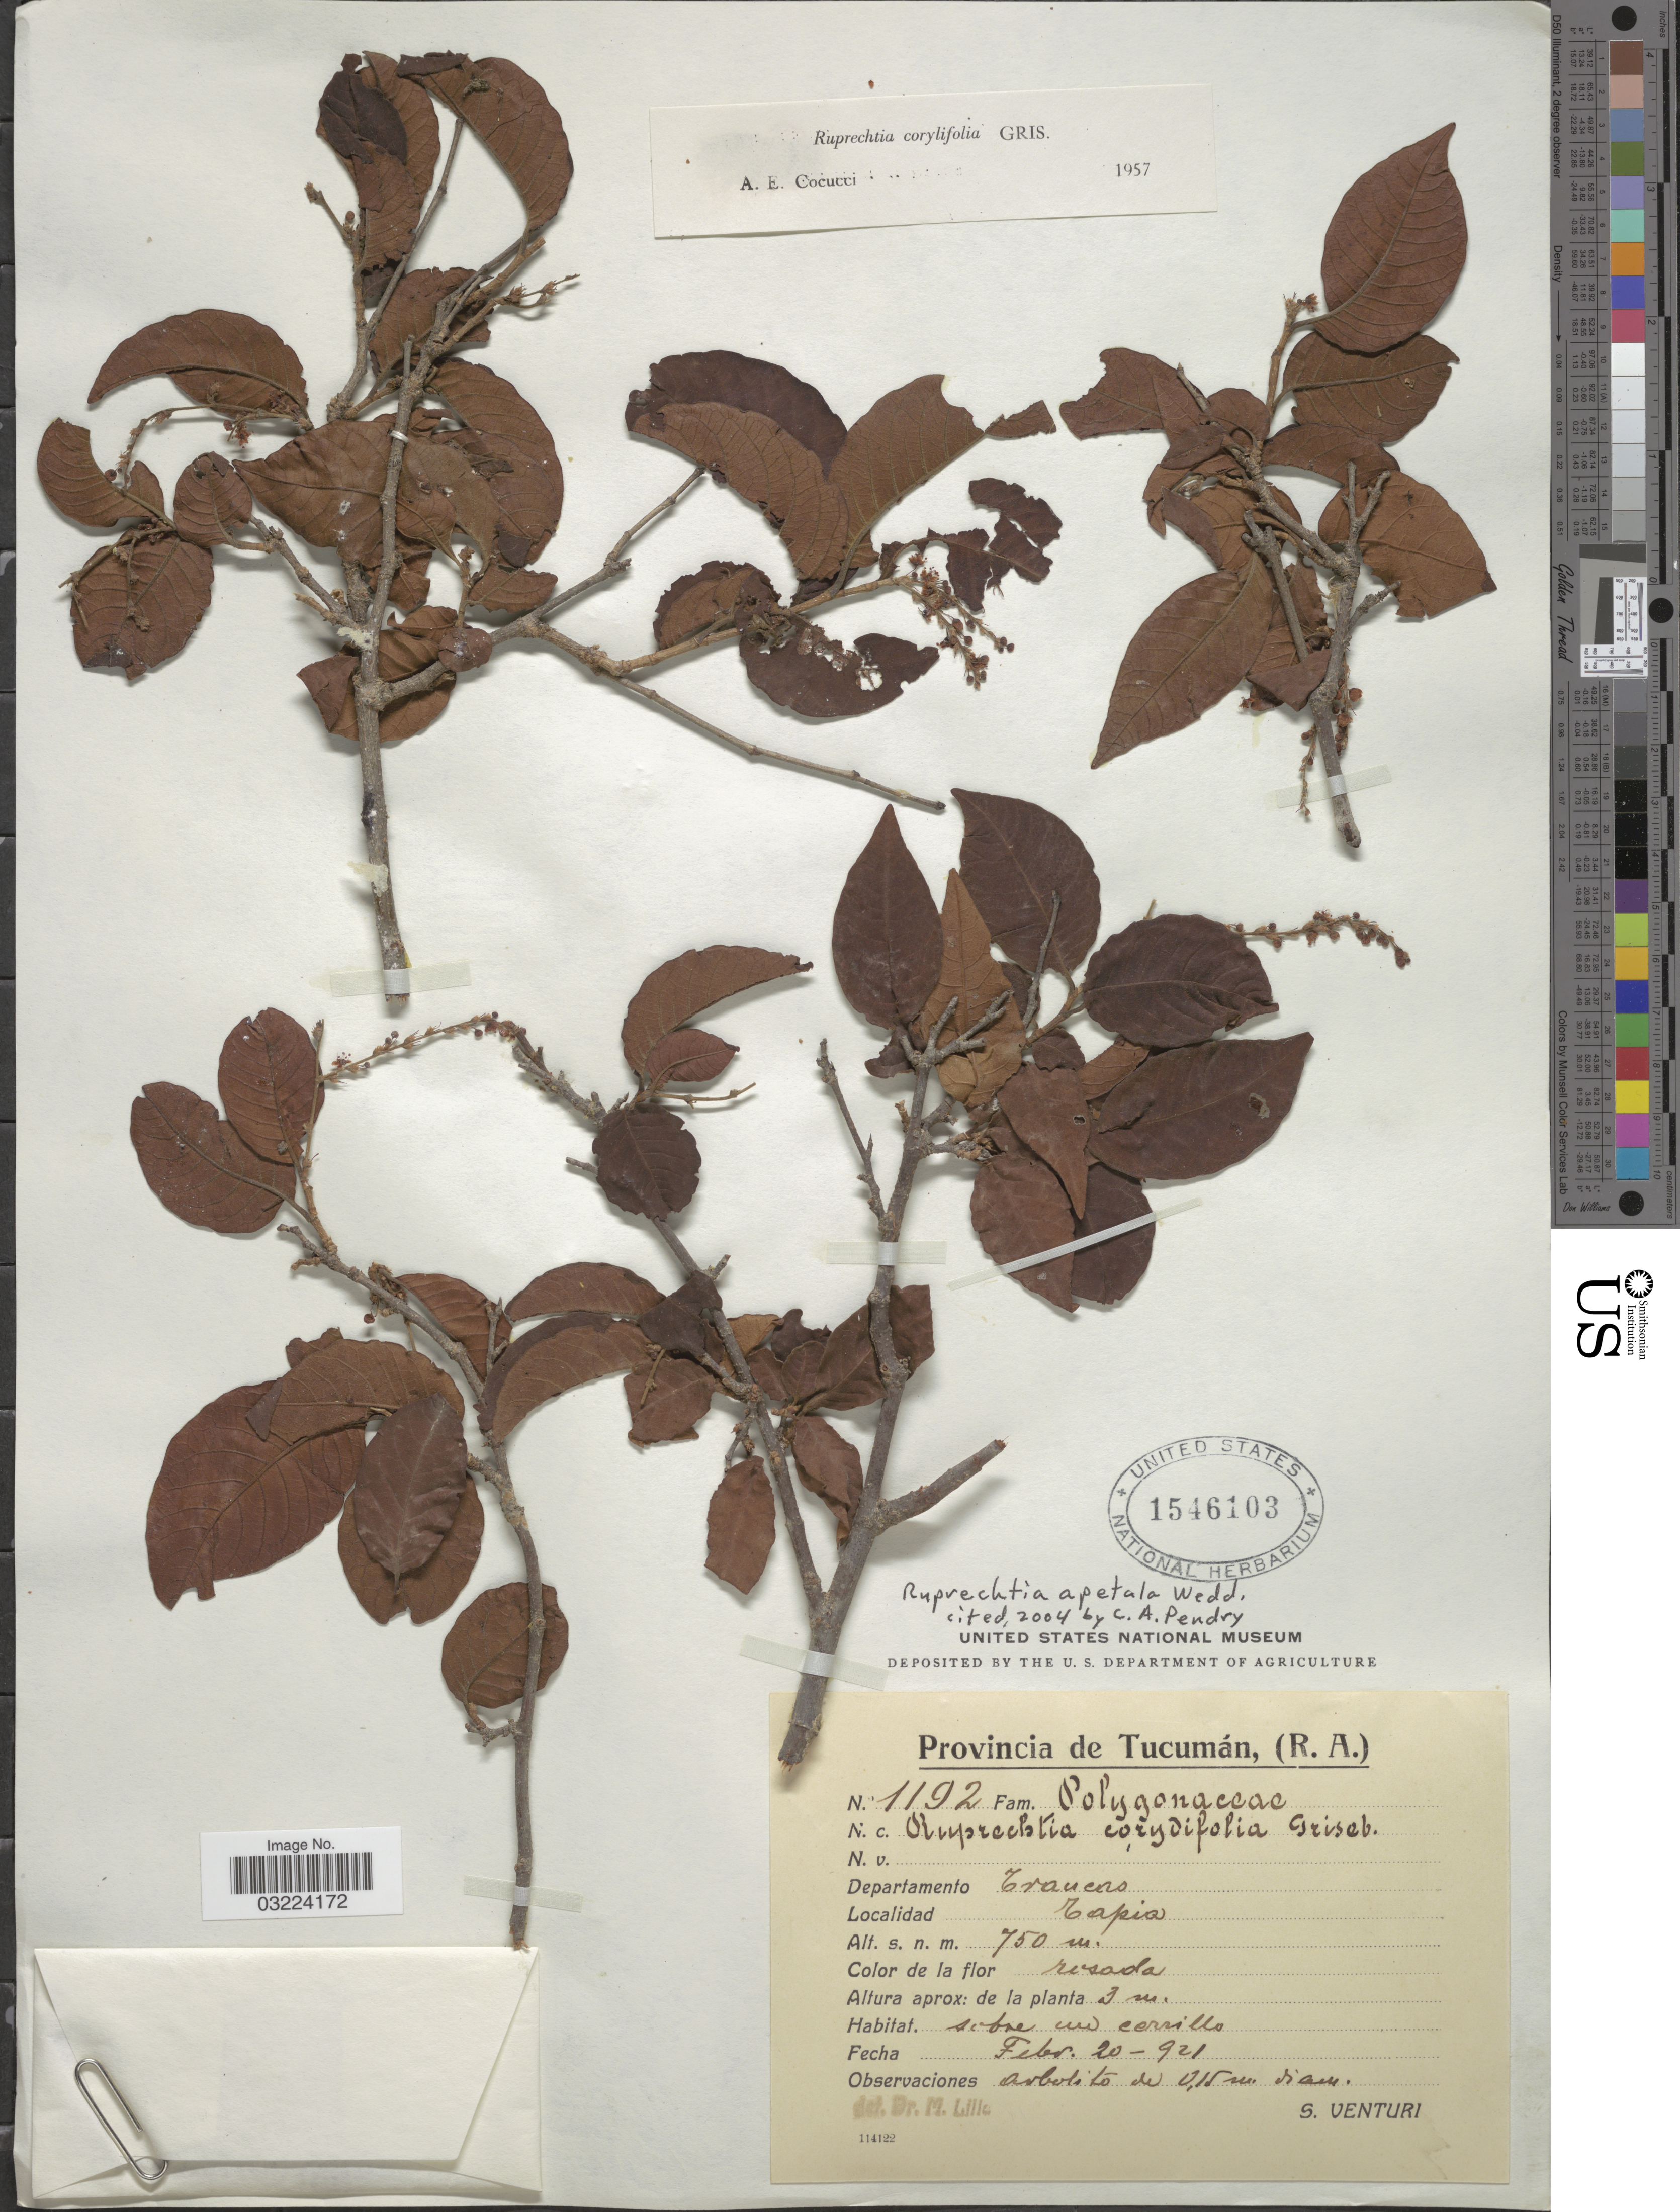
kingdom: Plantae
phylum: Tracheophyta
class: Magnoliopsida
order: Caryophyllales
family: Polygonaceae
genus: Ruprechtia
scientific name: Ruprechtia apetala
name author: Wedd.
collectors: S. Venturi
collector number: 1192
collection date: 1921-02-20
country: Argentina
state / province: Tucuman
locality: Departamento Trancas, Tapia.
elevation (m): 750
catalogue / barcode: US 1546103